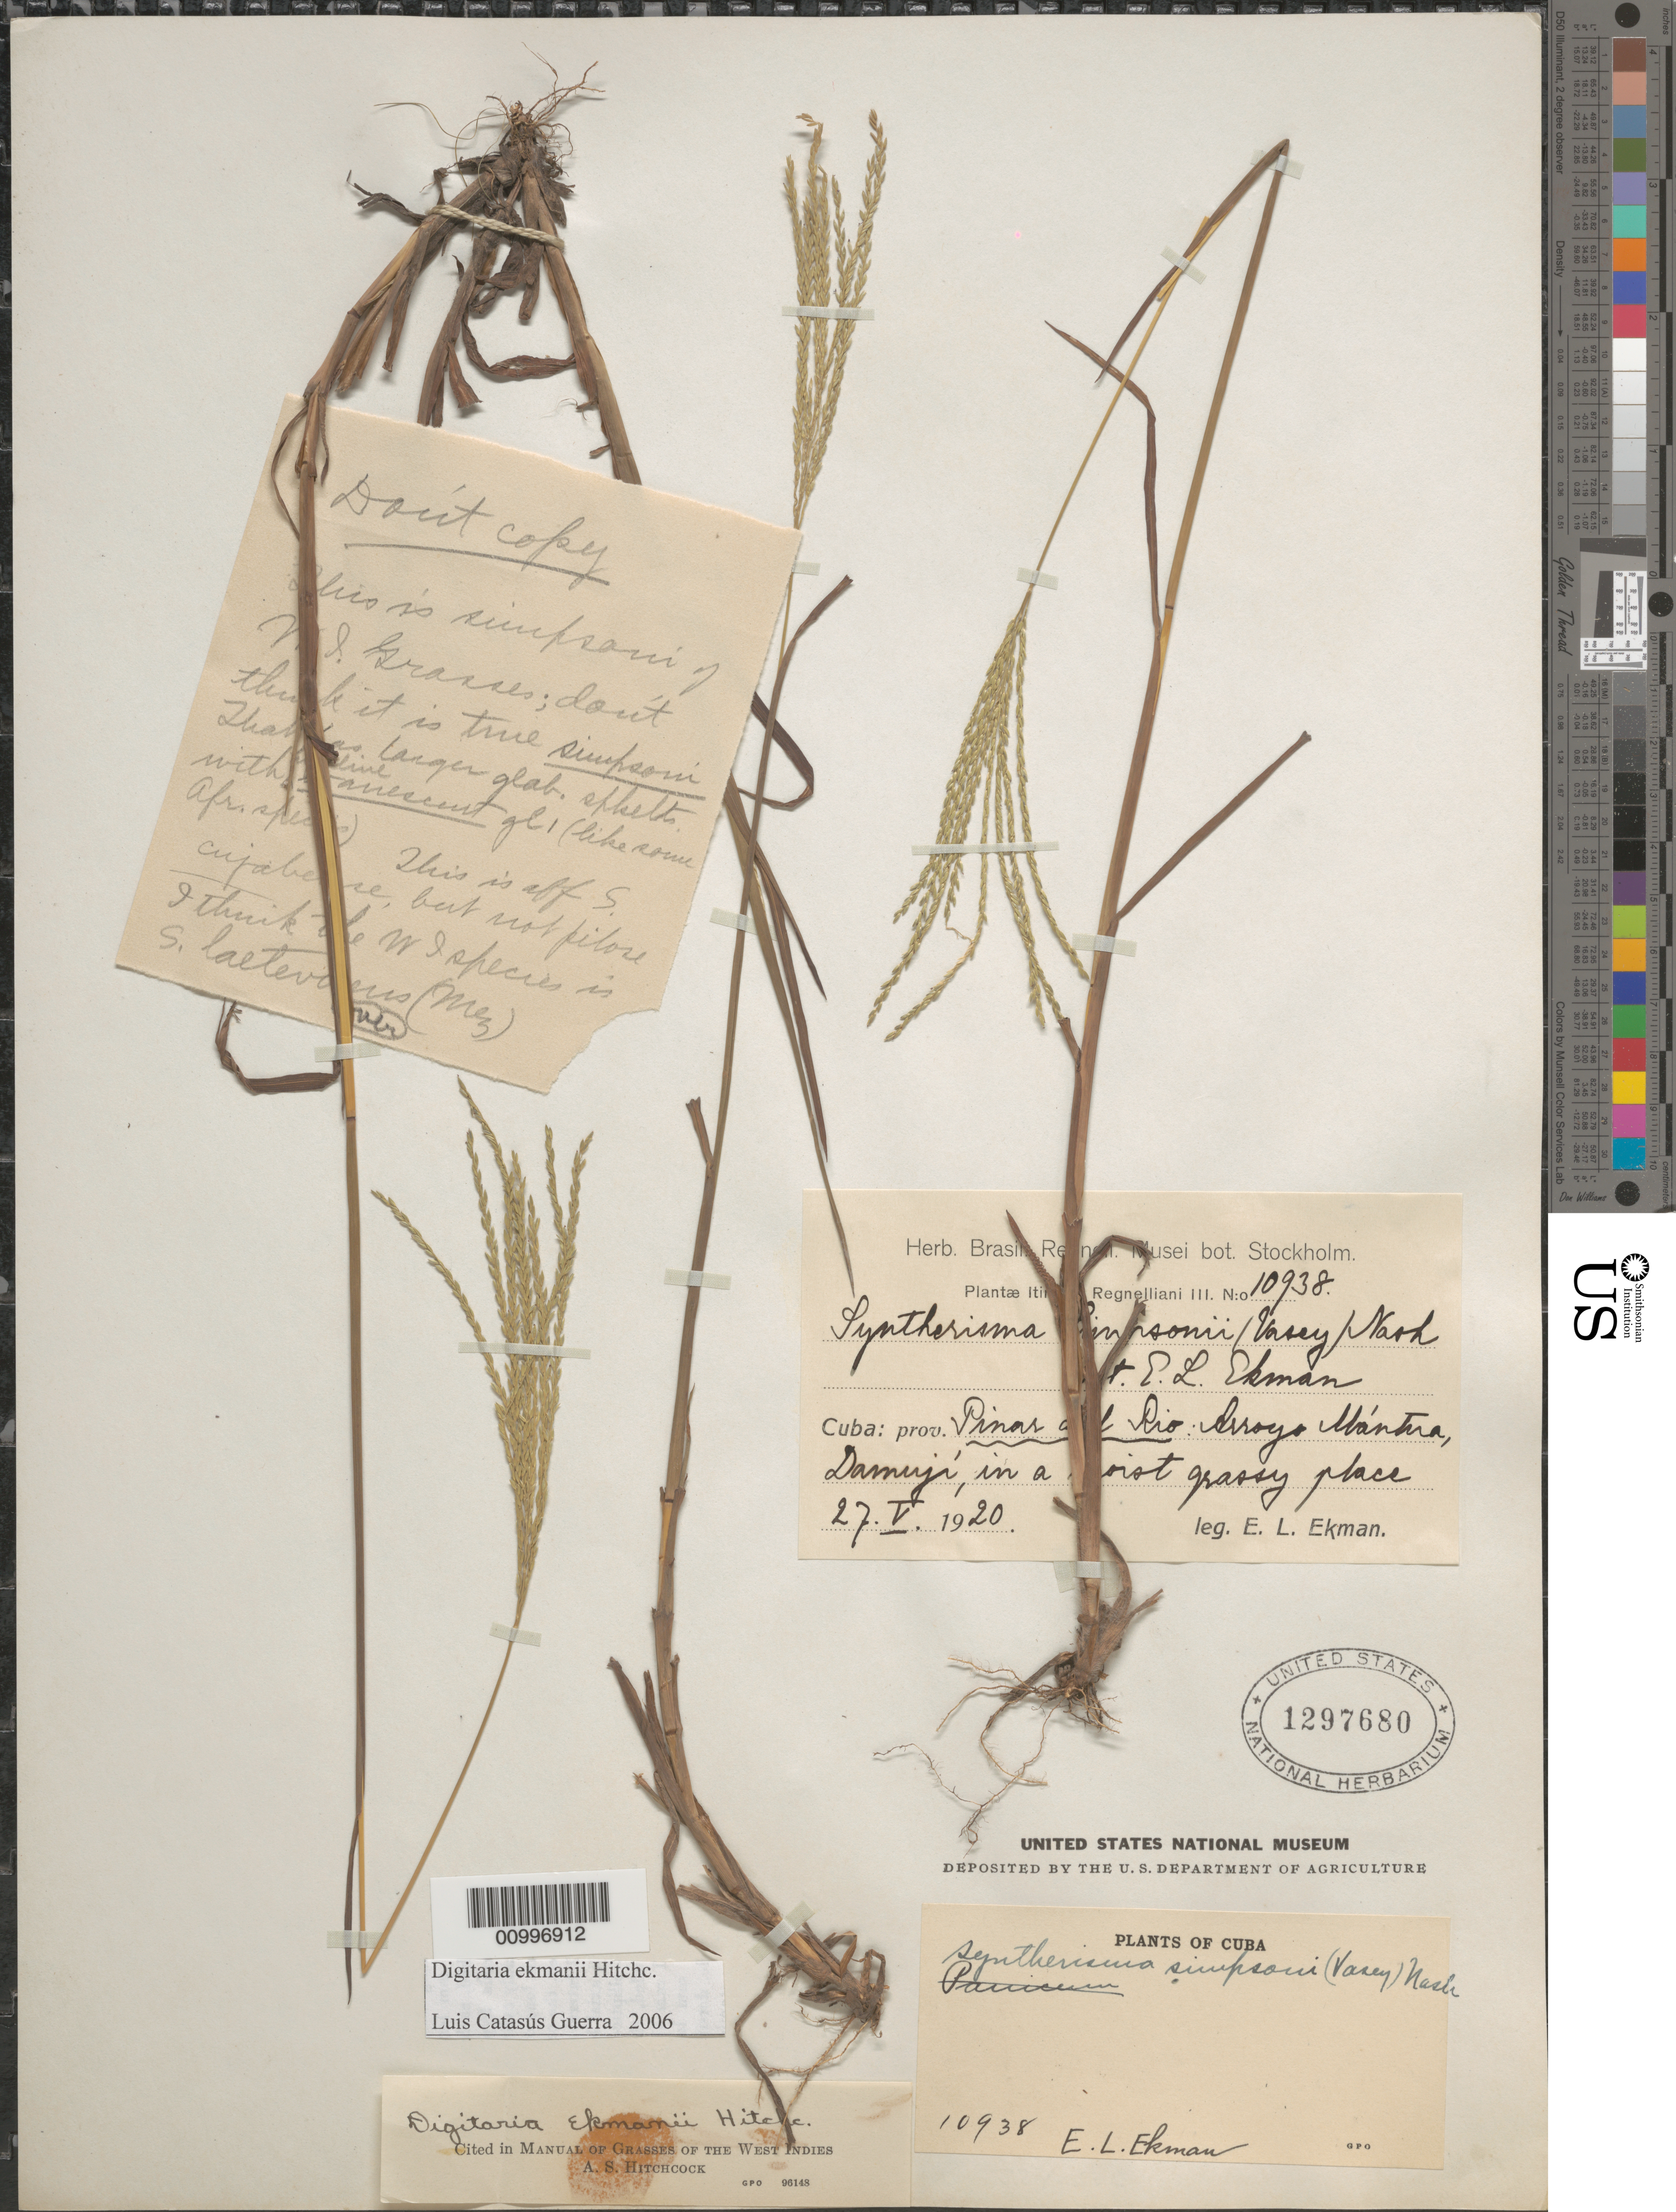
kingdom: Plantae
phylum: Tracheophyta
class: Liliopsida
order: Poales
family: Poaceae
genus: Digitaria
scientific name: Digitaria ekmanii var. ekmanii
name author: Hitchc.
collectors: E. L. Ekman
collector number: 10938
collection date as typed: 27 May 1920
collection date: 1920-05-27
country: Cuba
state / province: Pinar del Rio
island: Cuba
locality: Pinar del Rio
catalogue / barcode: US 1297680